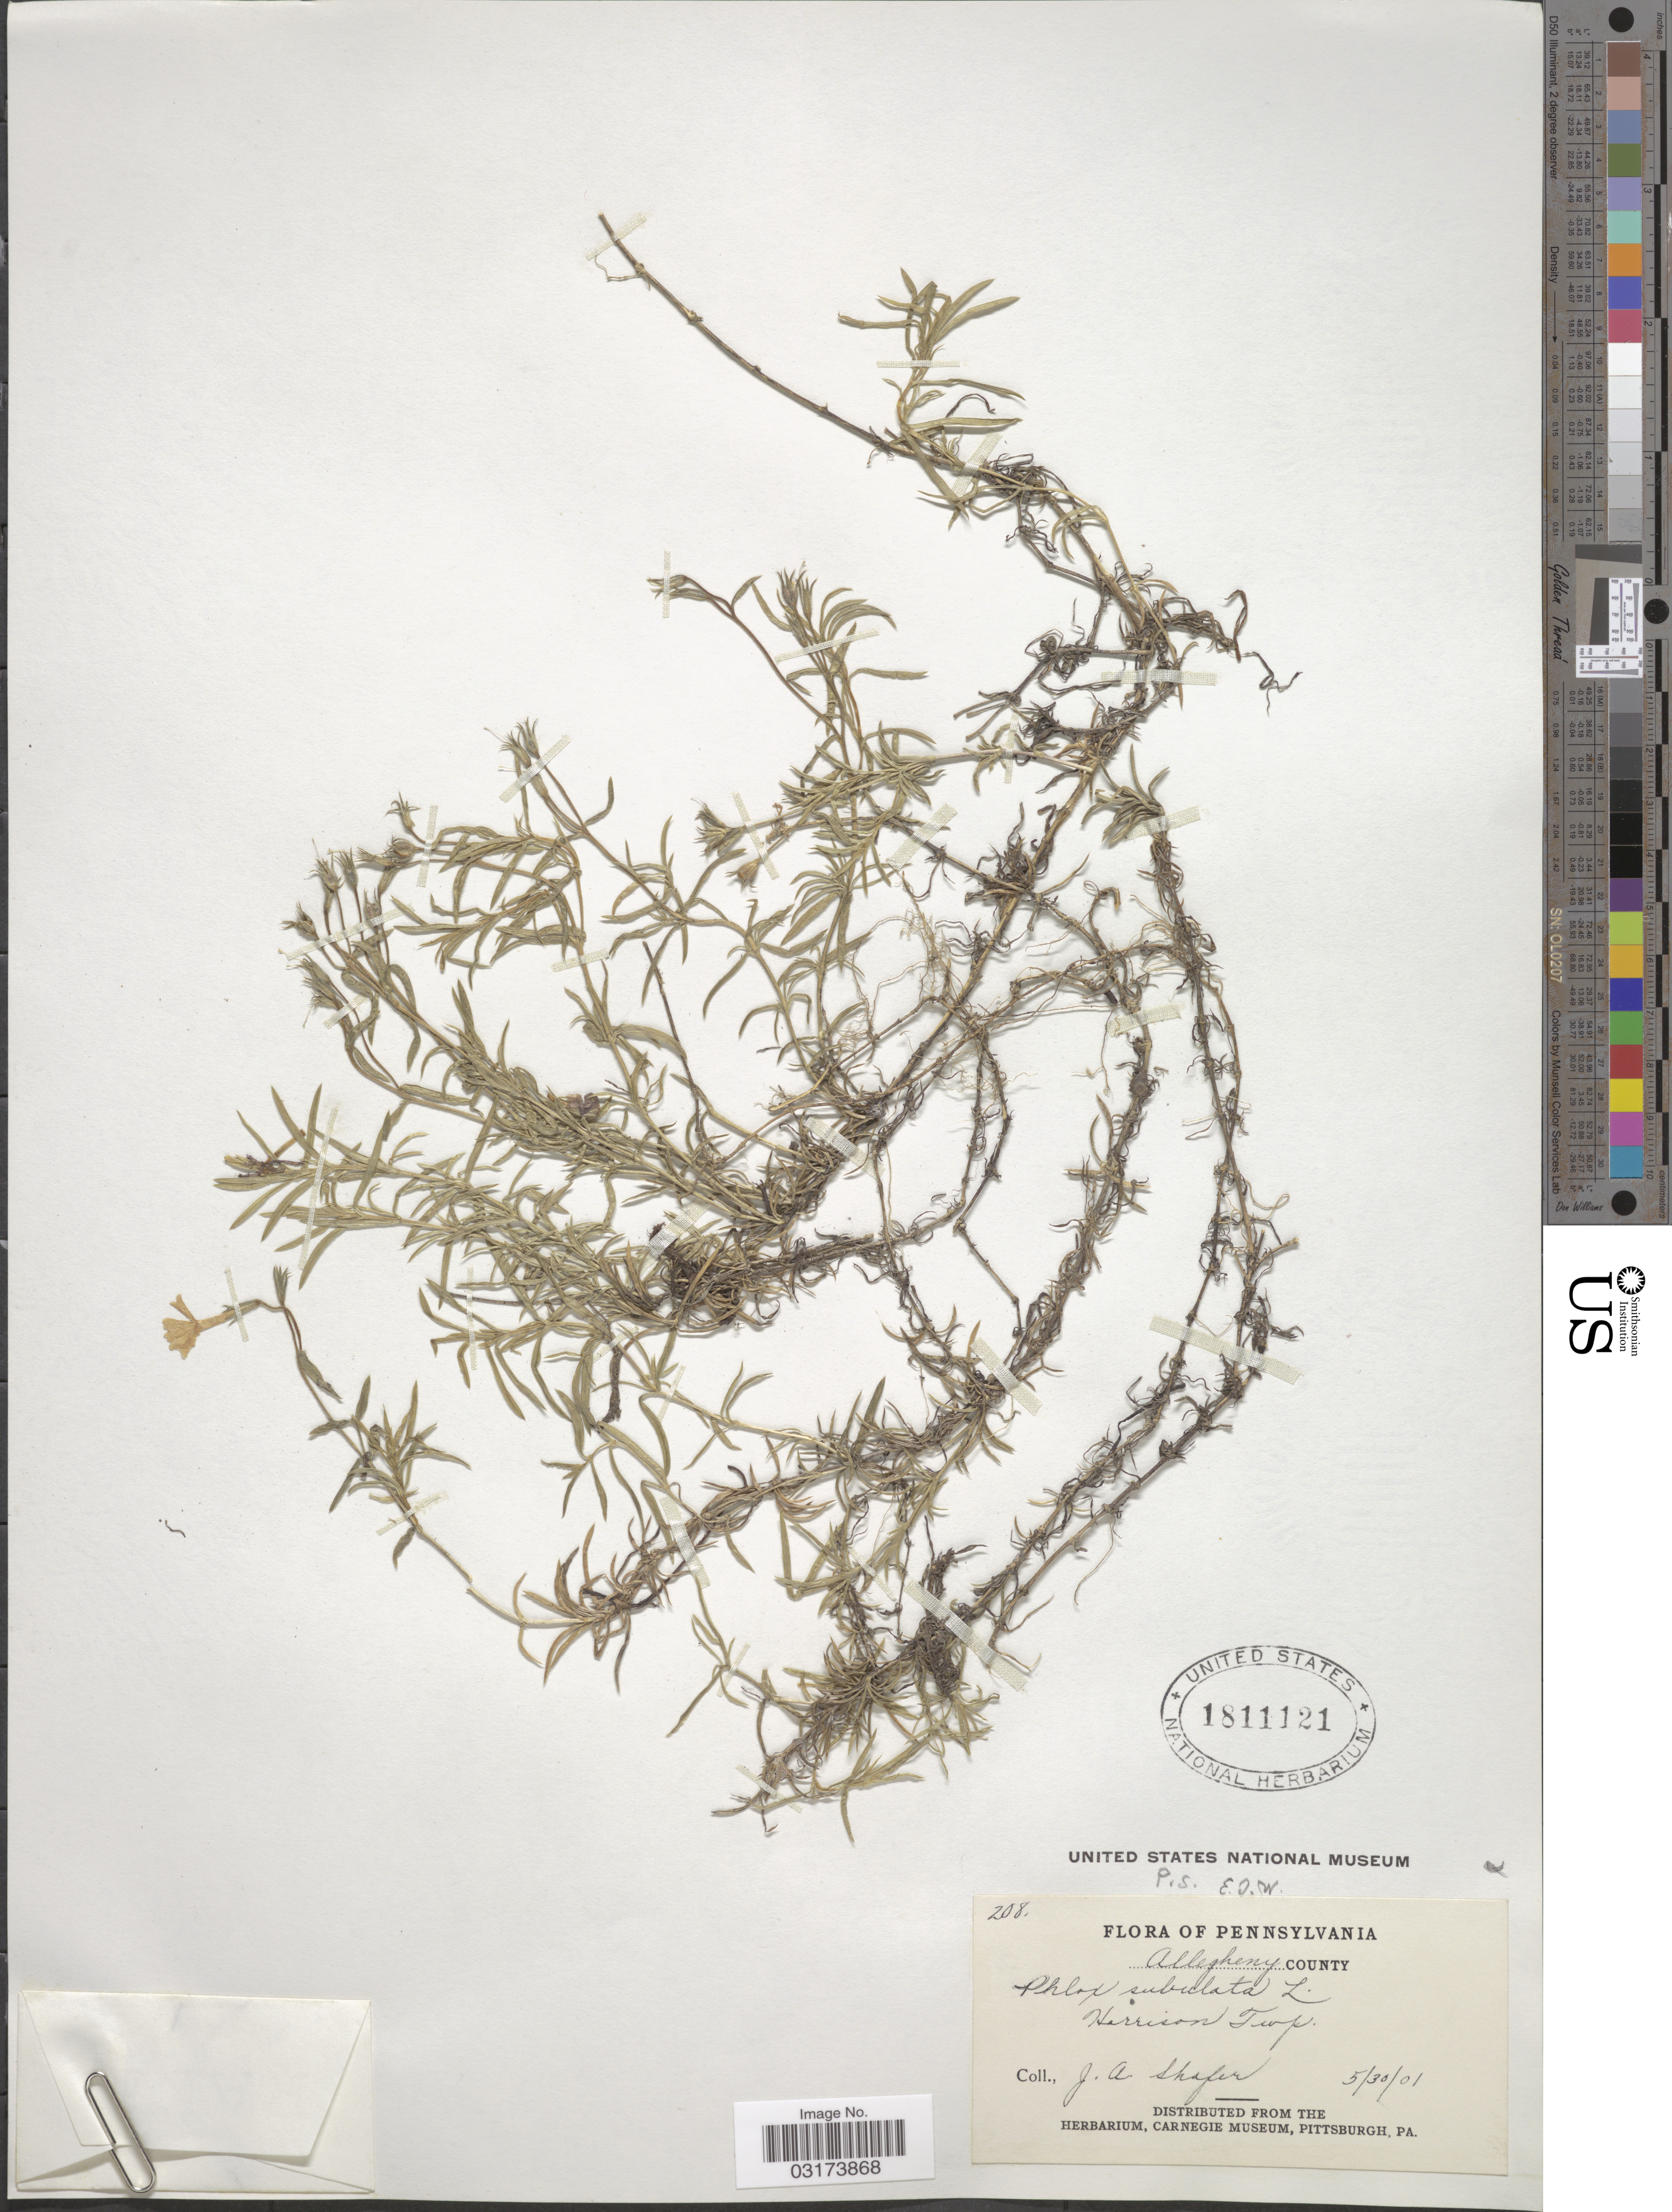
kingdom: Plantae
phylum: Tracheophyta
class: Magnoliopsida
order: Ericales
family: Polemoniaceae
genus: Phlox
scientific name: Phlox subulata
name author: L.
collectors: J. A. Shafer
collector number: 208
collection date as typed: Transcribed d/m/y: 30/5/1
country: United States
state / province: Pennsylvania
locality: Allegheny County. Harrison Twp.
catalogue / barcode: US 1811121